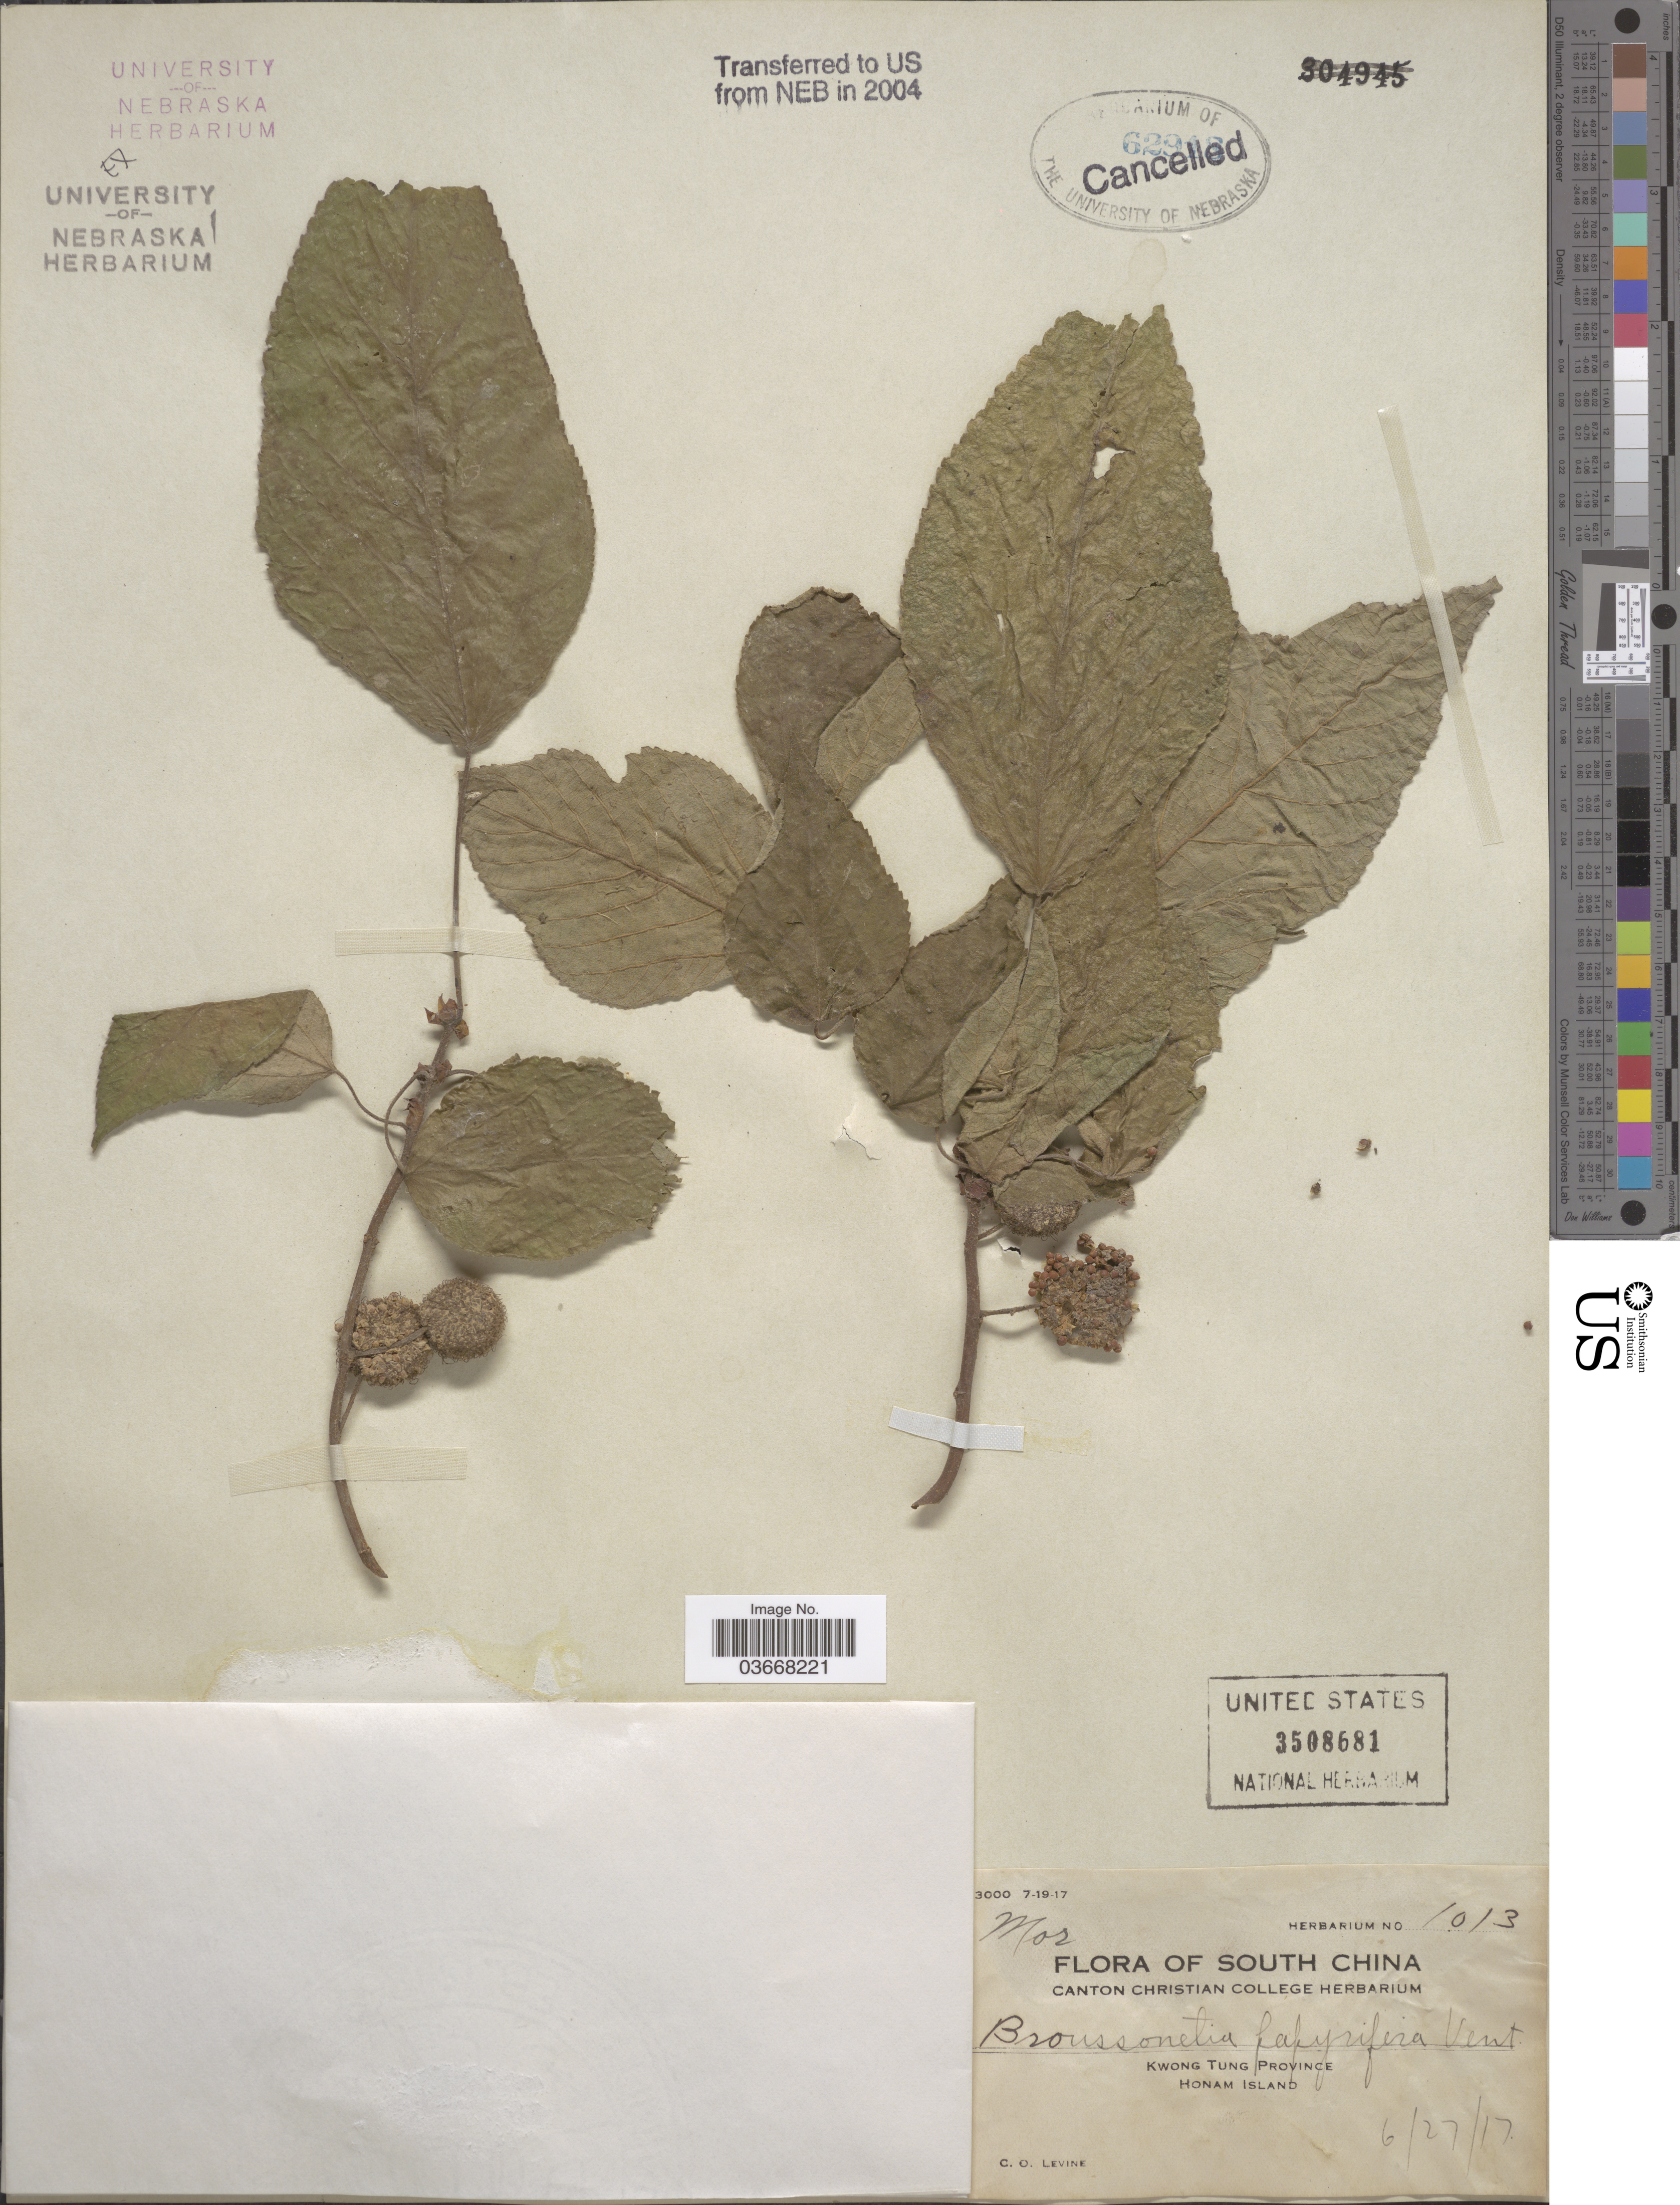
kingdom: Plantae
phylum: Tracheophyta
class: Magnoliopsida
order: Rosales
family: Moraceae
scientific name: Broussoneta papyrifera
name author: (L.) L'Hér. ex Vent.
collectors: C. O. Levine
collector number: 1013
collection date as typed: Transcribed d/m/y: 27/6/17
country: China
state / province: Guangdong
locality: South China. Kwong Tung Province. Honam Island.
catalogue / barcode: US 3508681